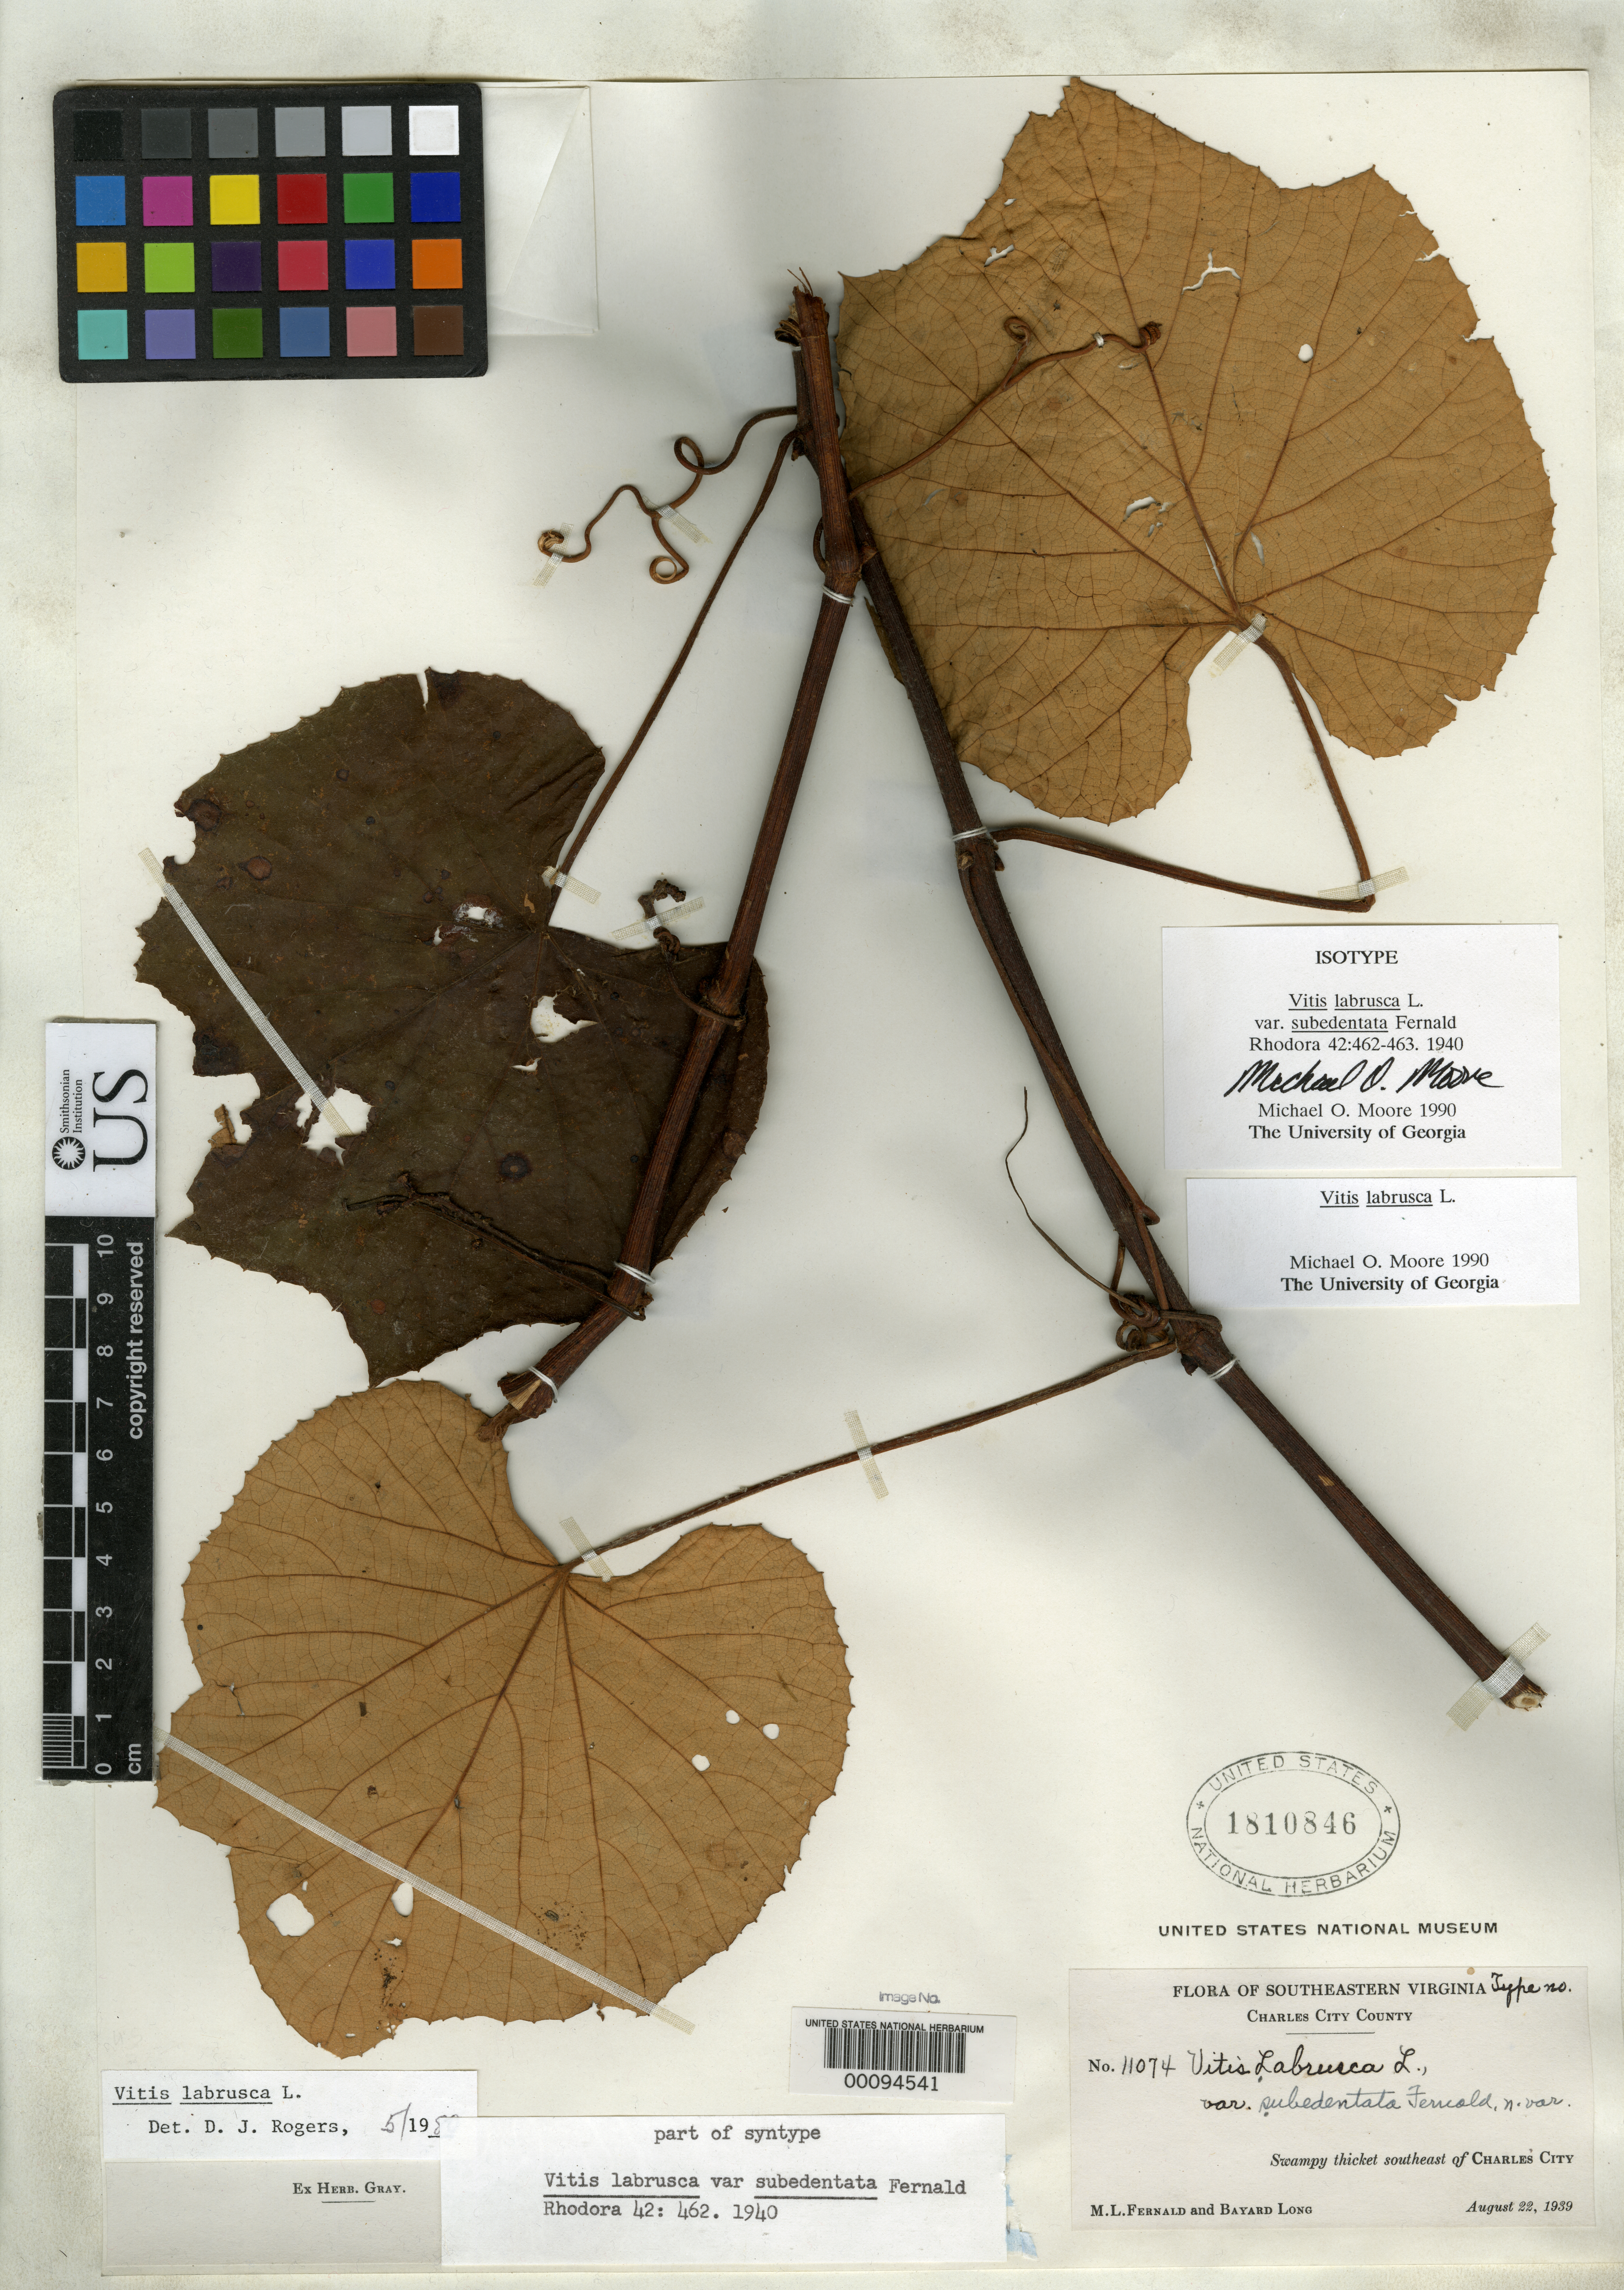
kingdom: Plantae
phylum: Tracheophyta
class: Magnoliopsida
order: Vitales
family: Vitaceae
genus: Vitis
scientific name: Vitis labrusca var. subedentata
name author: Fernald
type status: Isotype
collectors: M. L. Fernald & B. H. Long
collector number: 11074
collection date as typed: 22 Aug 1939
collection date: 1939-08-22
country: United States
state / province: Virginia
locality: Swampy thicket SE of Charles City.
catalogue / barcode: US 1810846